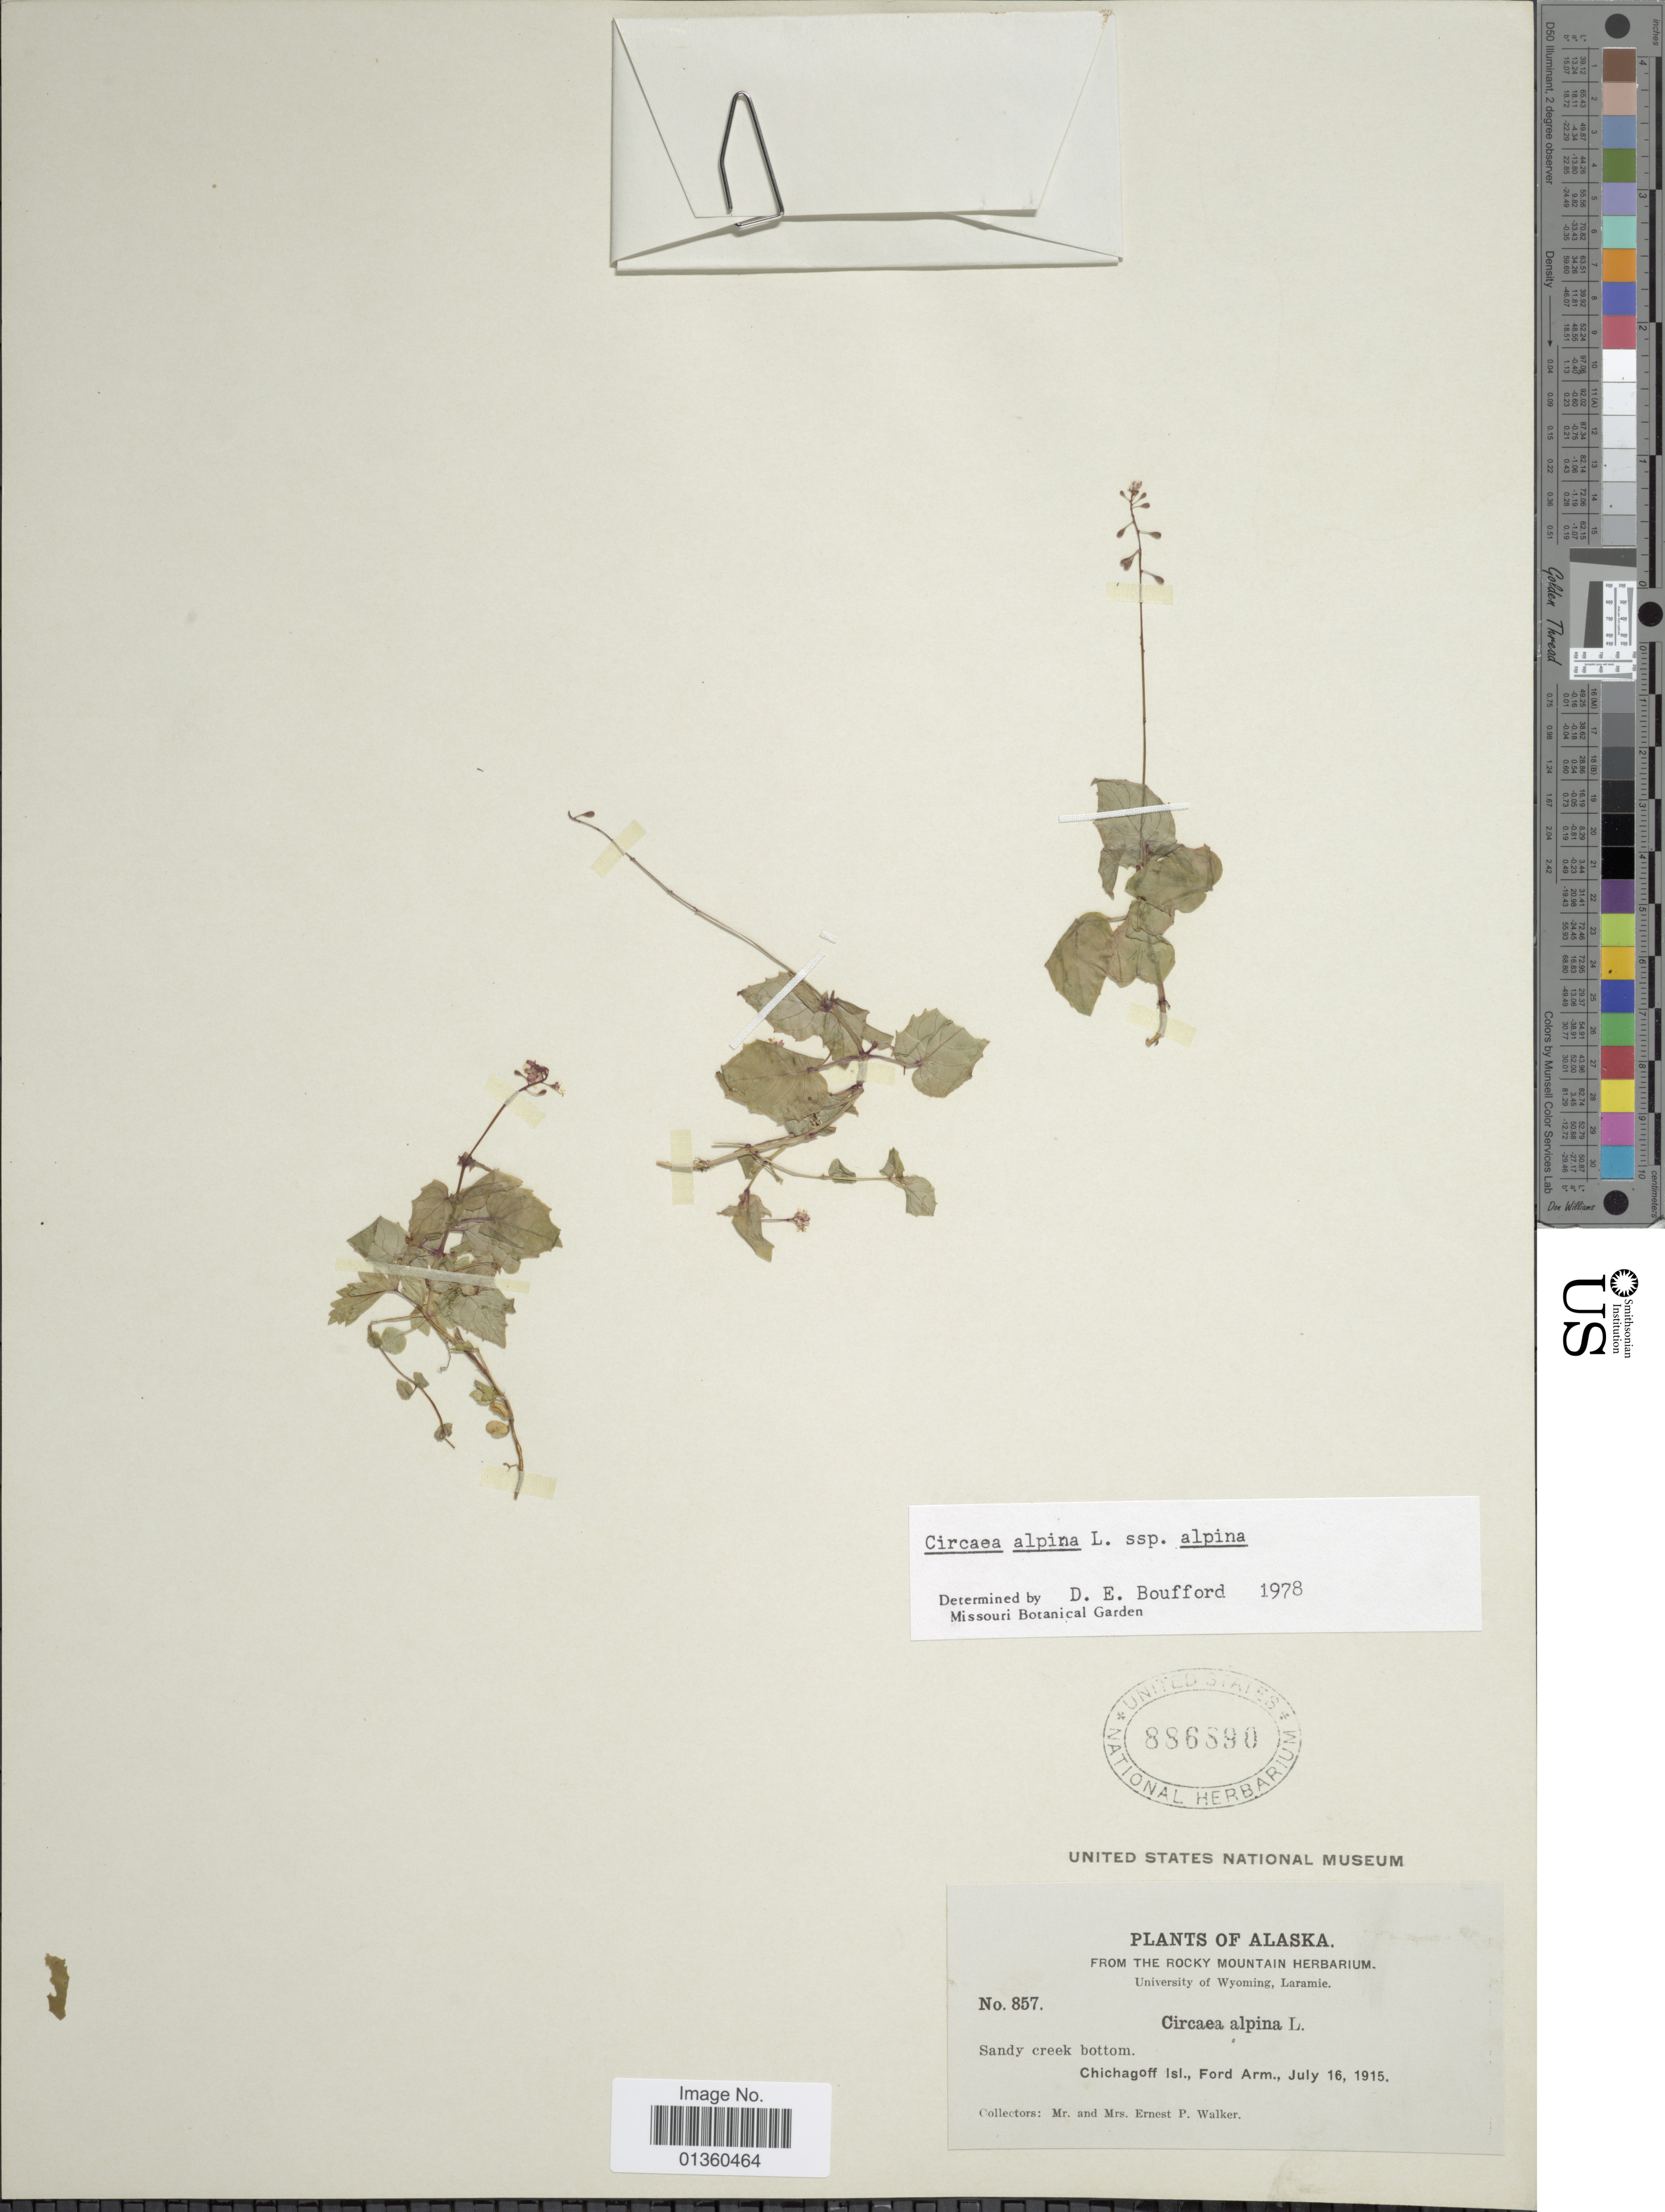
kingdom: Plantae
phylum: Tracheophyta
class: Magnoliopsida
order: Myrtales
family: Onagraceae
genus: Circaea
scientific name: Circaea alpina subsp. alpina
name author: L.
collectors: E. P. Walker & E. P. Walker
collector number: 857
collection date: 1915-07-16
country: United States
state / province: Alaska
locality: Sandy creek bottom. Chichagoff Isl., Ford Arm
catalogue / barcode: US 886890